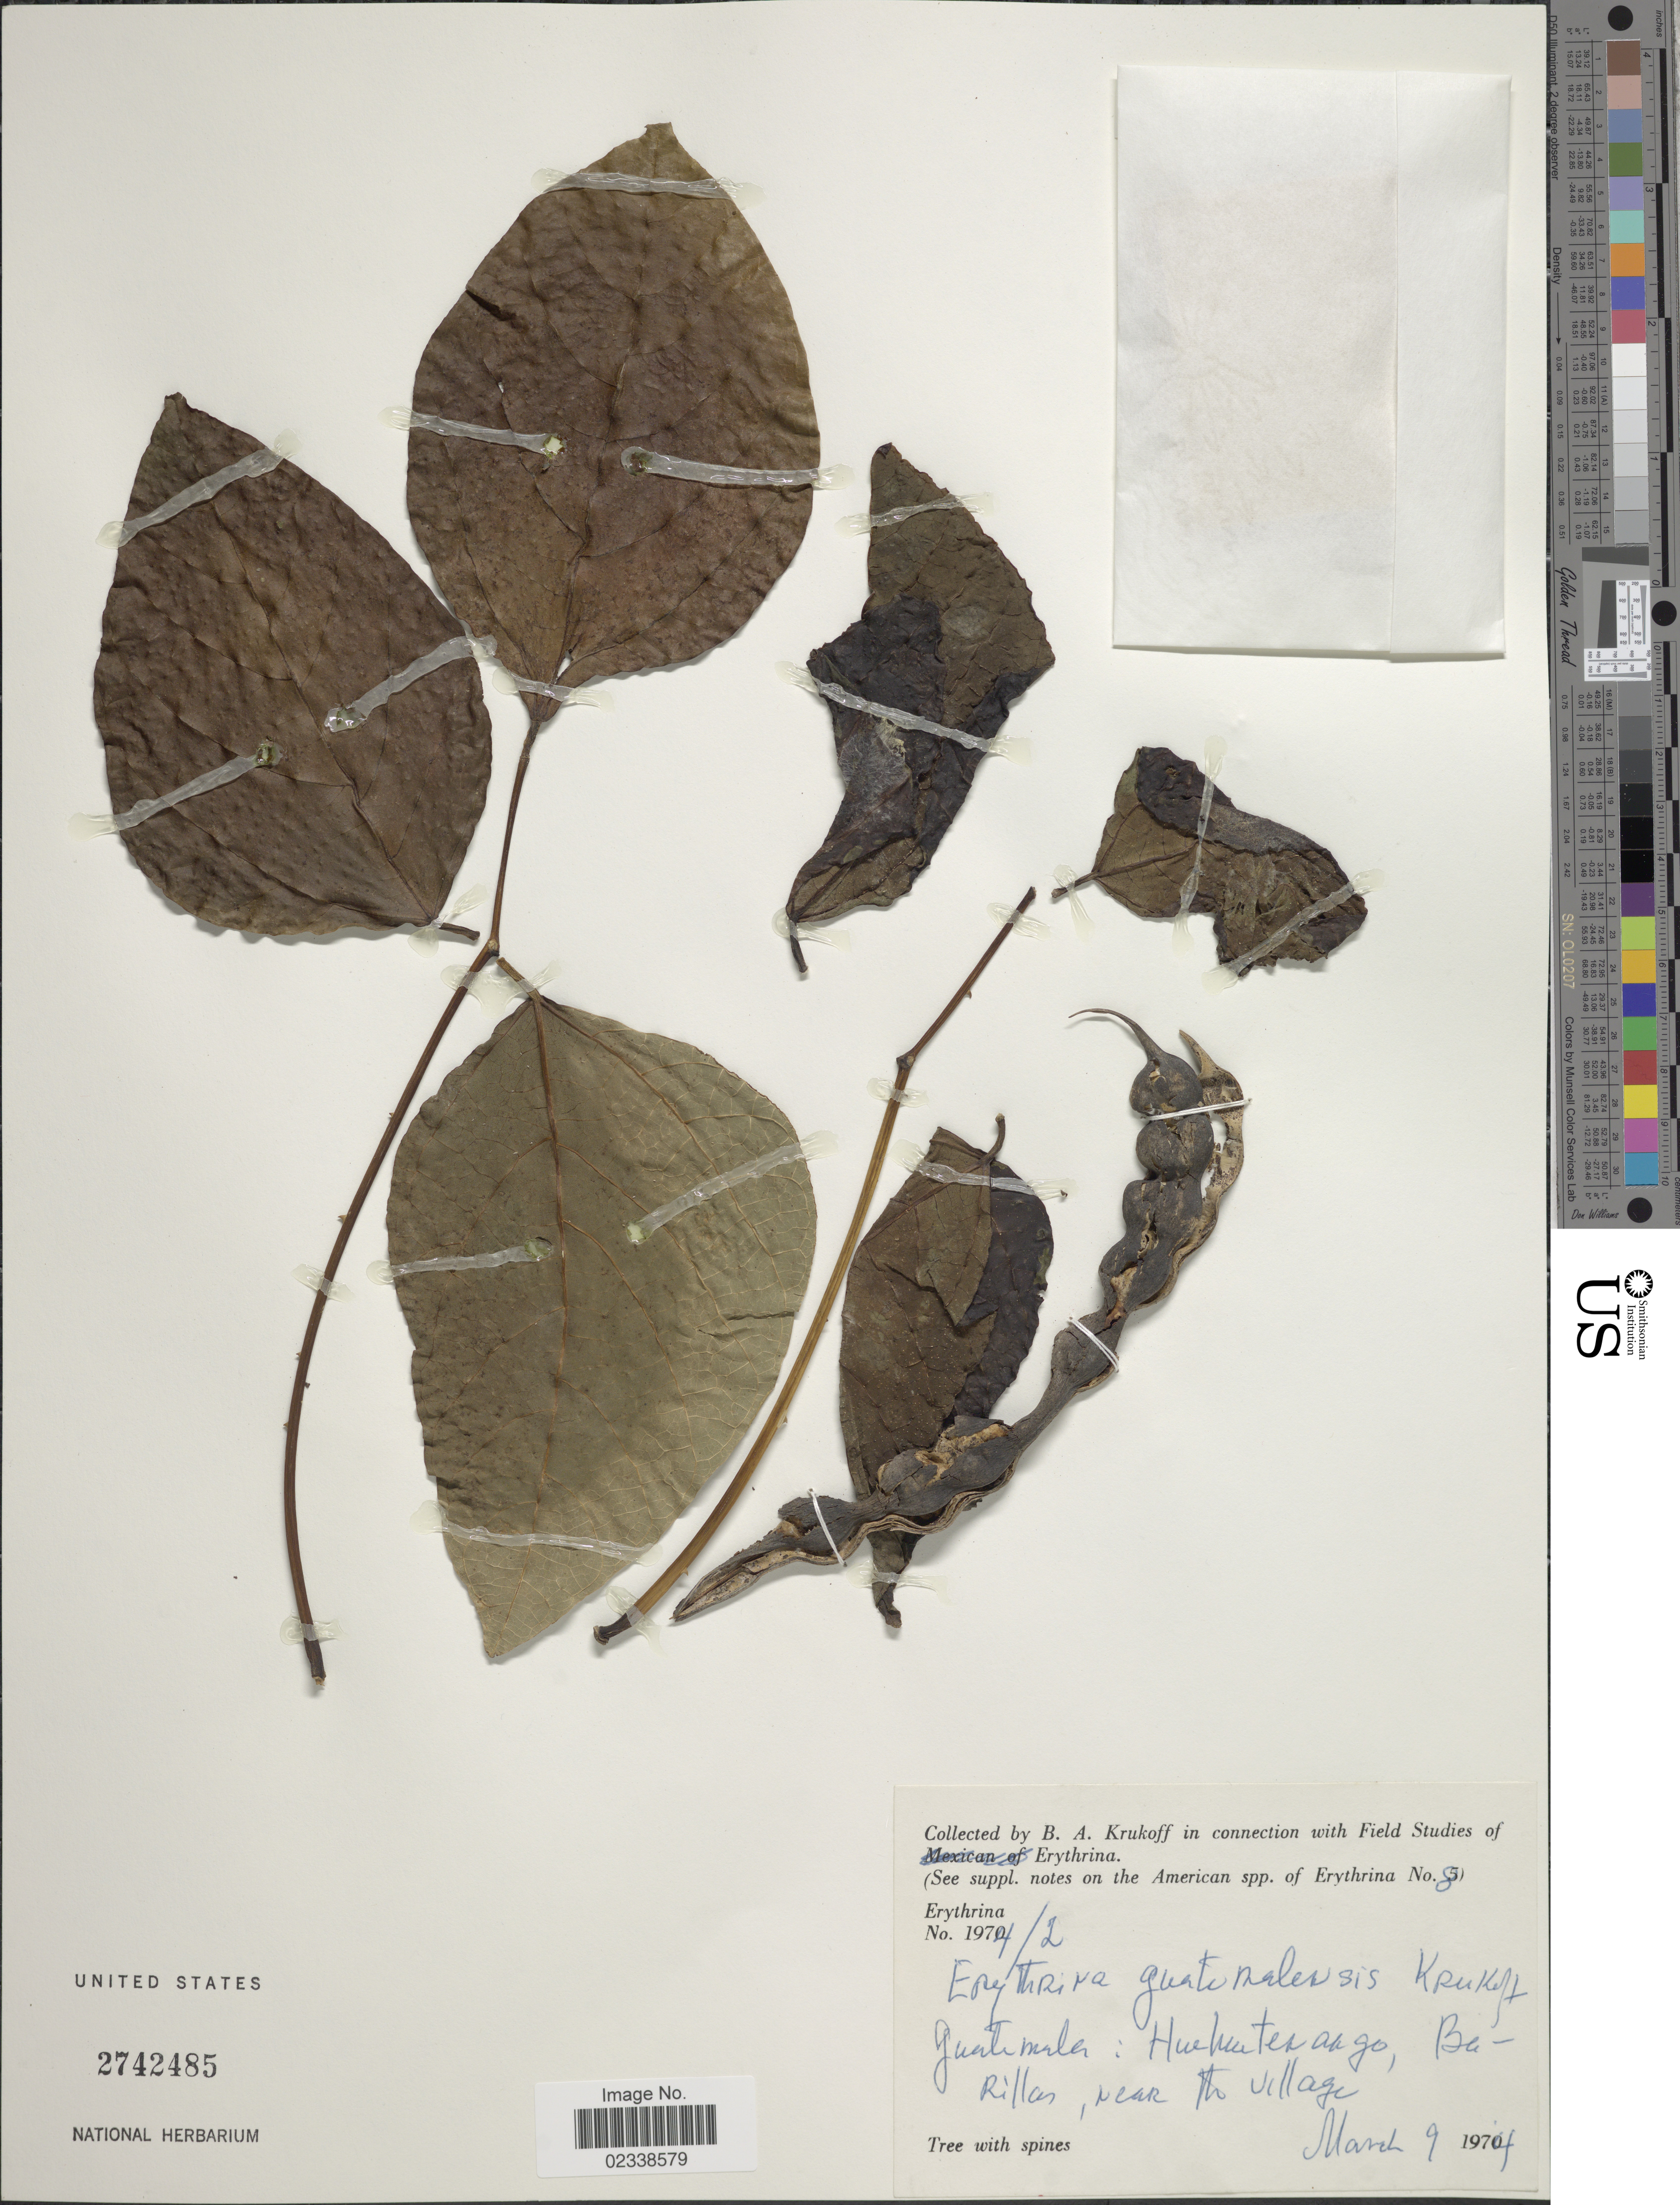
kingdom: Plantae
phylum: Tracheophyta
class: Magnoliopsida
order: Fabales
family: Fabaceae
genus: Erythrina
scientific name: Erythrina guatemalensis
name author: Krukoff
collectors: B. A. Krukoff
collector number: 1974/2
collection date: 1904-03-09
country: Guatemala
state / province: Huehuetenango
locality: Barillas, near the village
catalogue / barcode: US 2742485